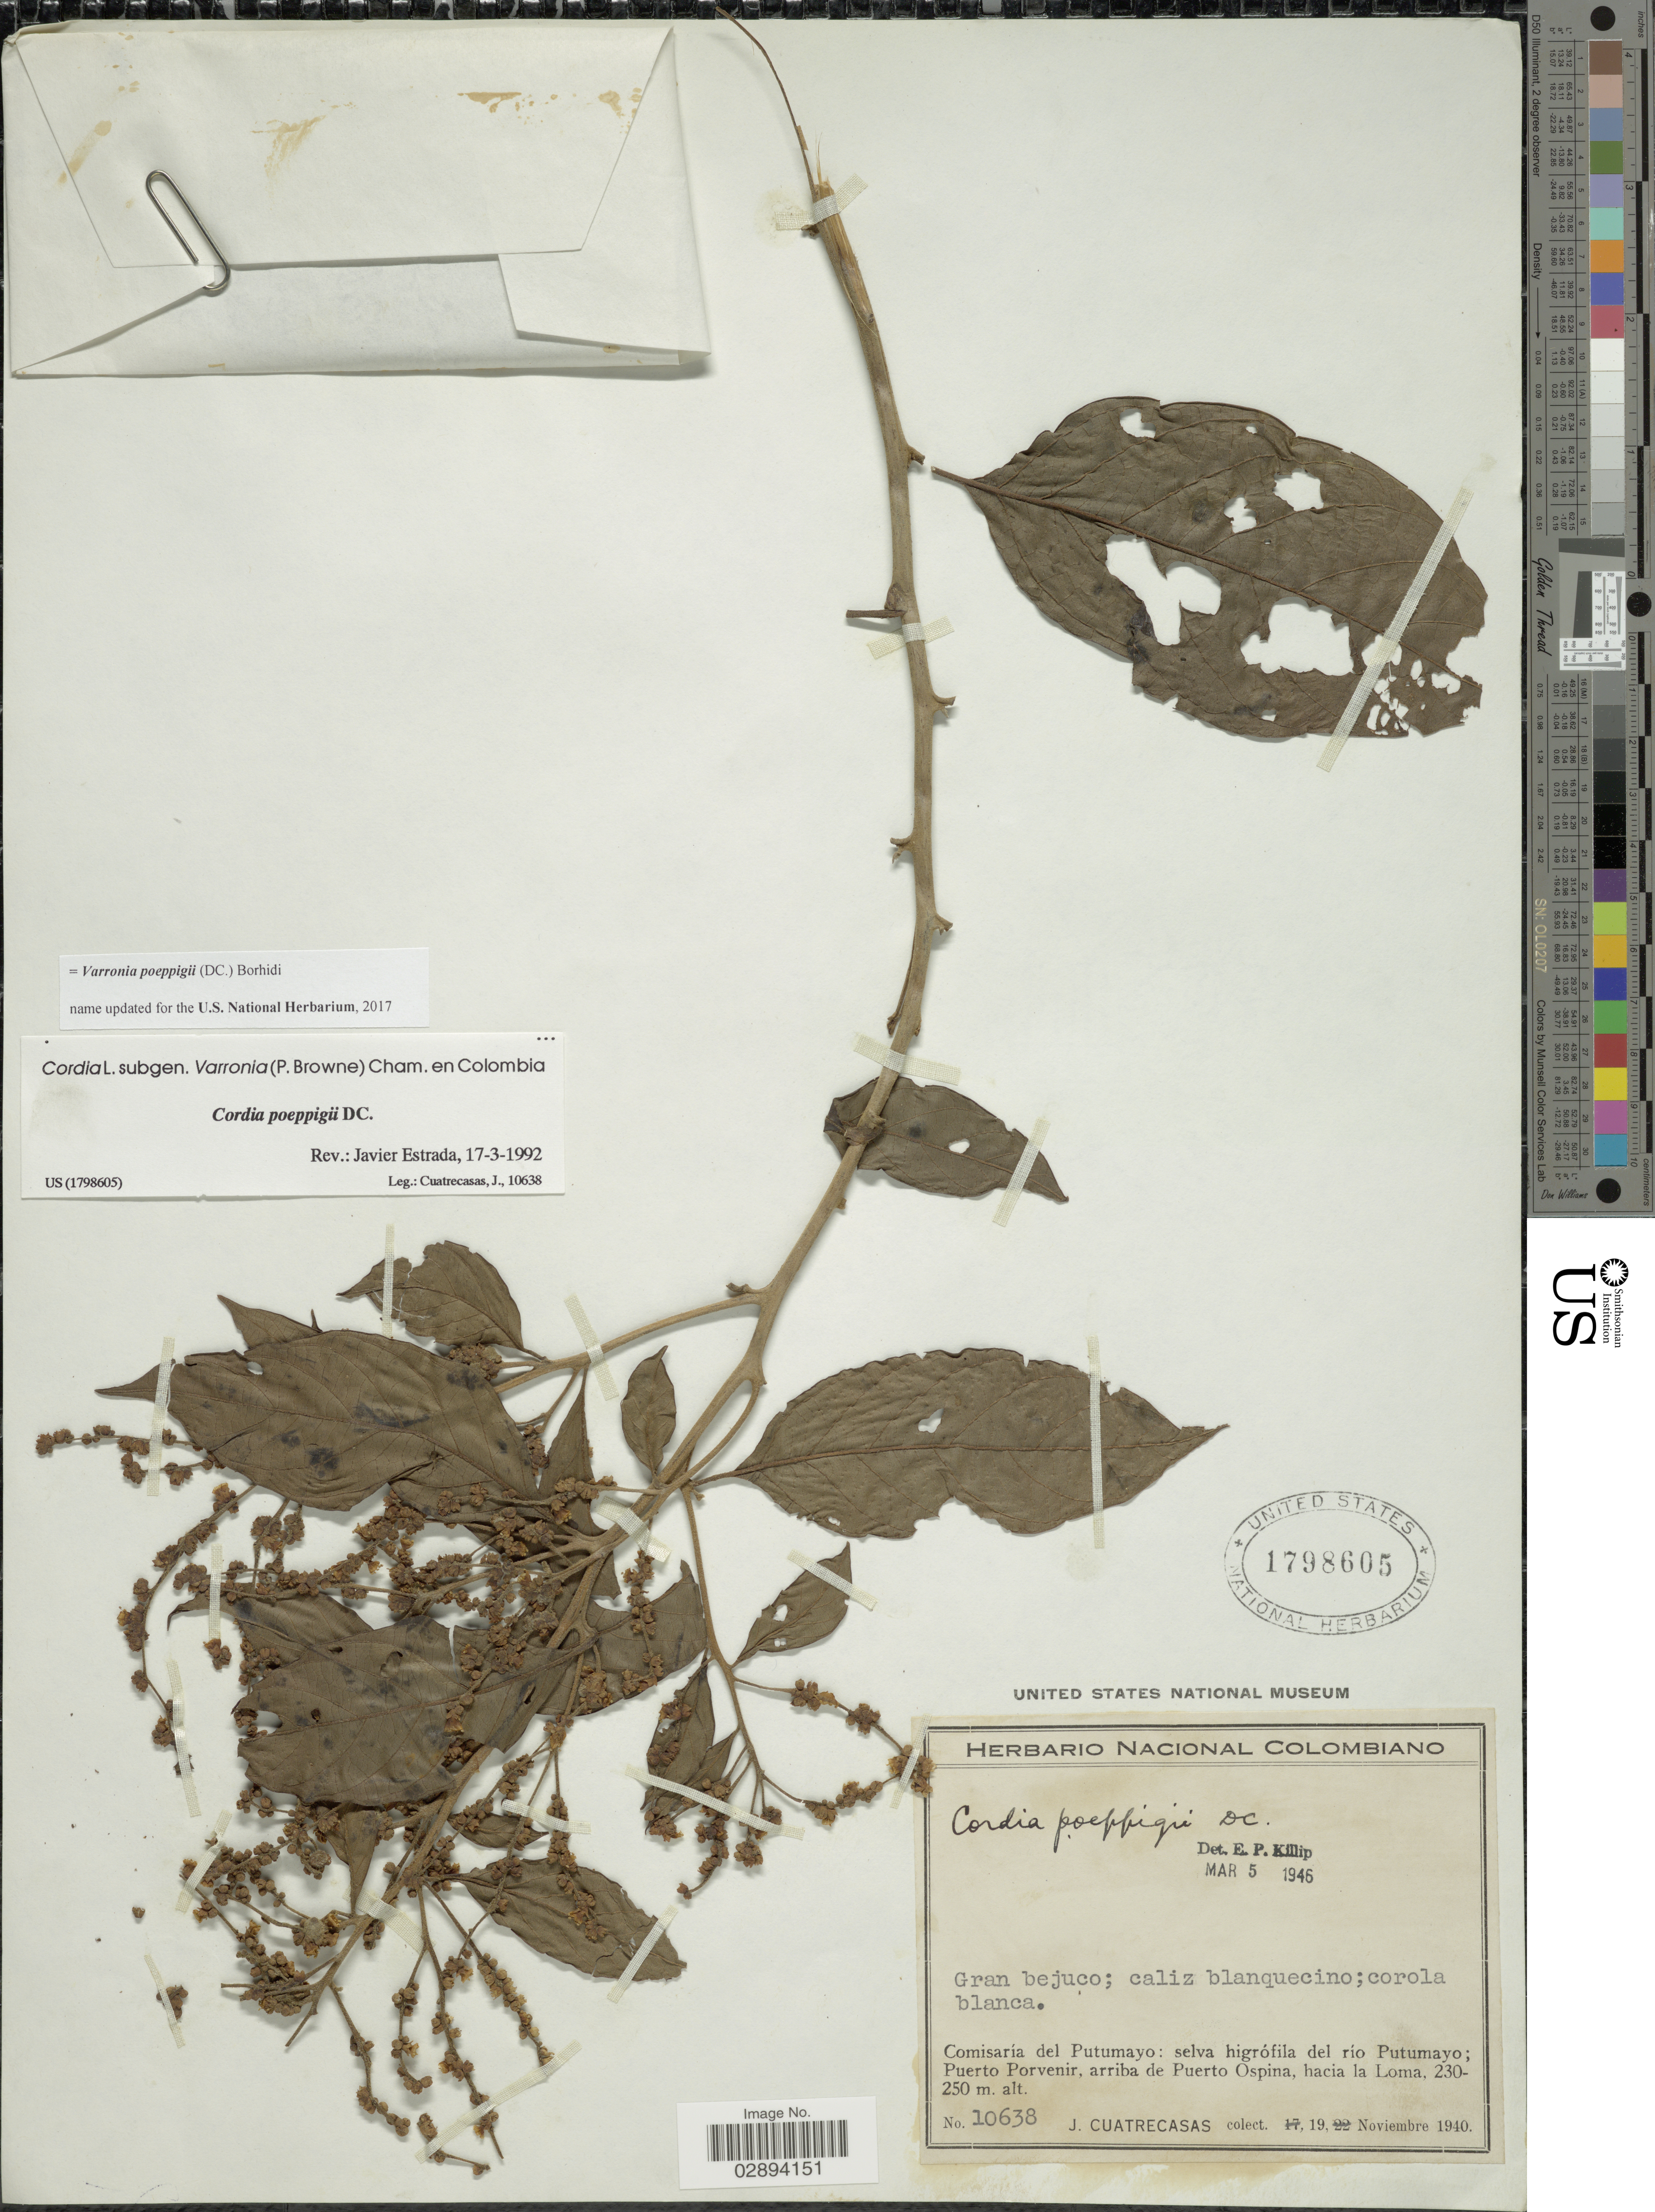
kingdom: Plantae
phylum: Tracheophyta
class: Magnoliopsida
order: Boraginales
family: Cordiaceae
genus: Varronia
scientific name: Varronia poeppigii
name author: (DC.) Borhidi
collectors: J. Cuatrecasas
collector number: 10638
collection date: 1940-11-19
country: Colombia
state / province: Putumayo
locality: Gran bejuco, Comisaría del Putumayo, selva Higrófila del río Putumayo, Puerto Porvenir, arriba de Puerto Ospina, hacia la Loma.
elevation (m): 230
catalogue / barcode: US 1798605